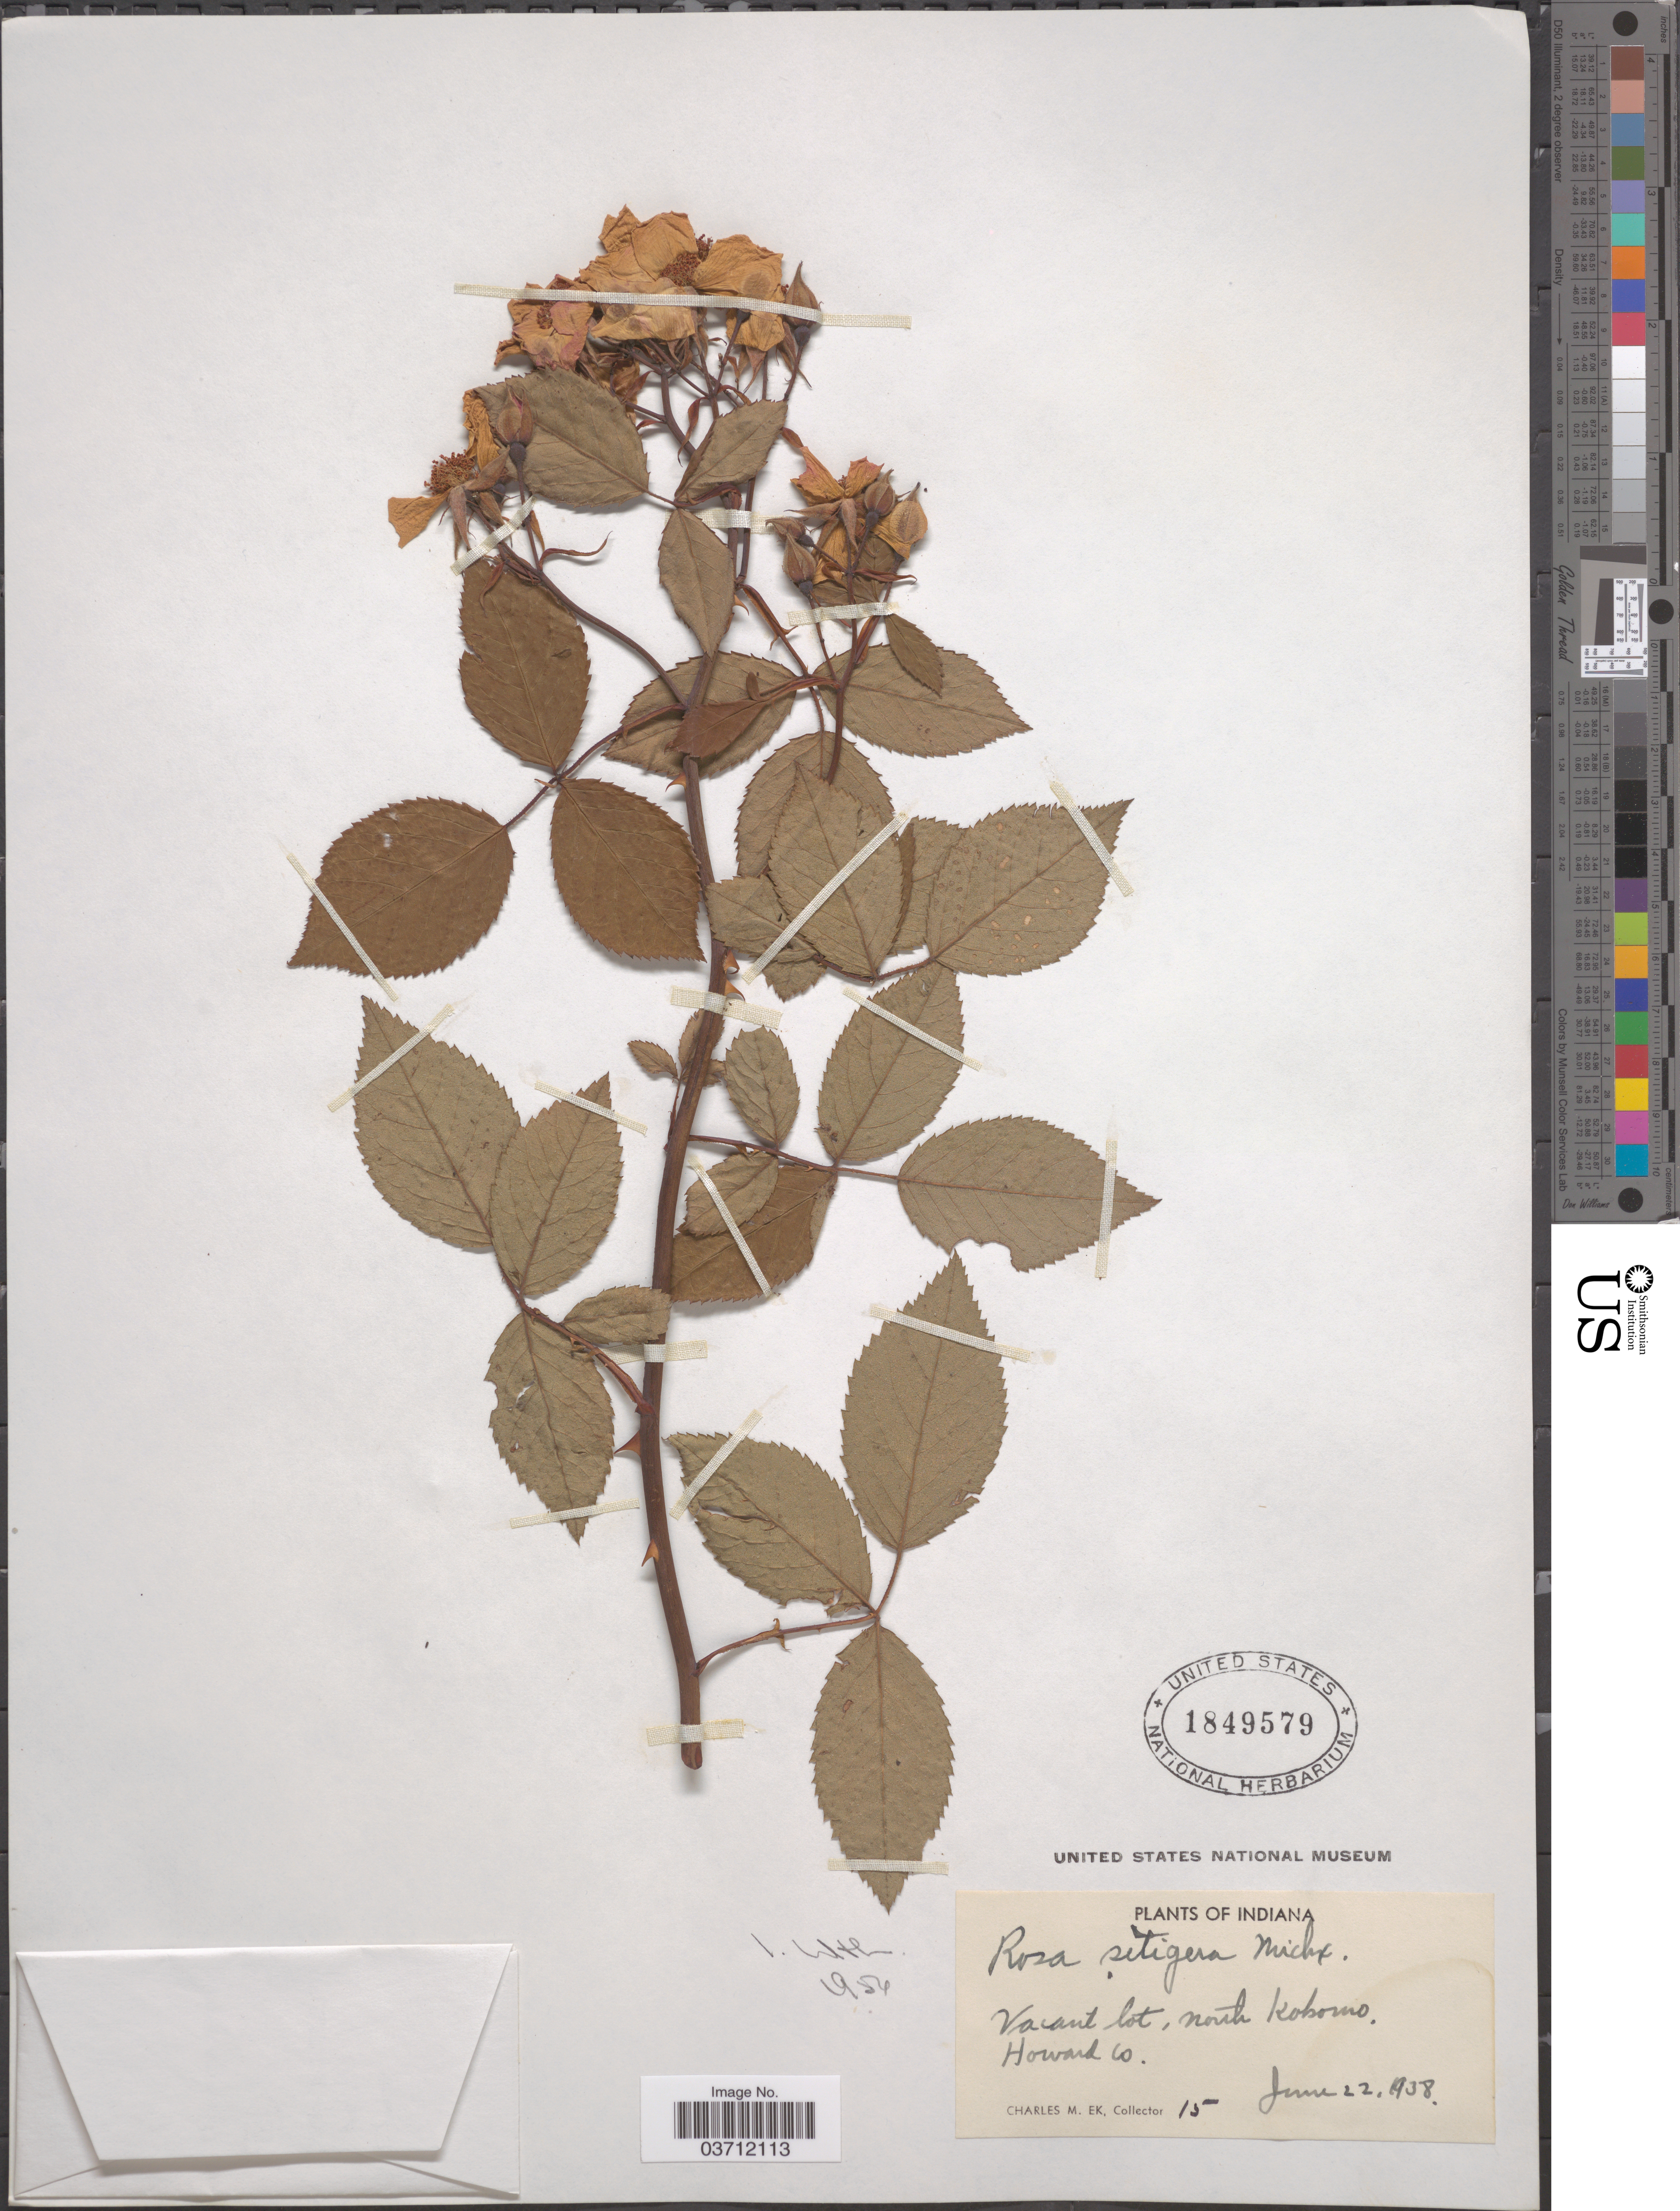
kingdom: Plantae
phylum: Tracheophyta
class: Magnoliopsida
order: Rosales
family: Rosaceae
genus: Rosa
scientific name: Rosa setigera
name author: Michx.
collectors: C. Ek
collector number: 15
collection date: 1938-06-22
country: United States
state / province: Indiana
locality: Vacant lot, north Kokomo. Howard Co.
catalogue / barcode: US 1849579